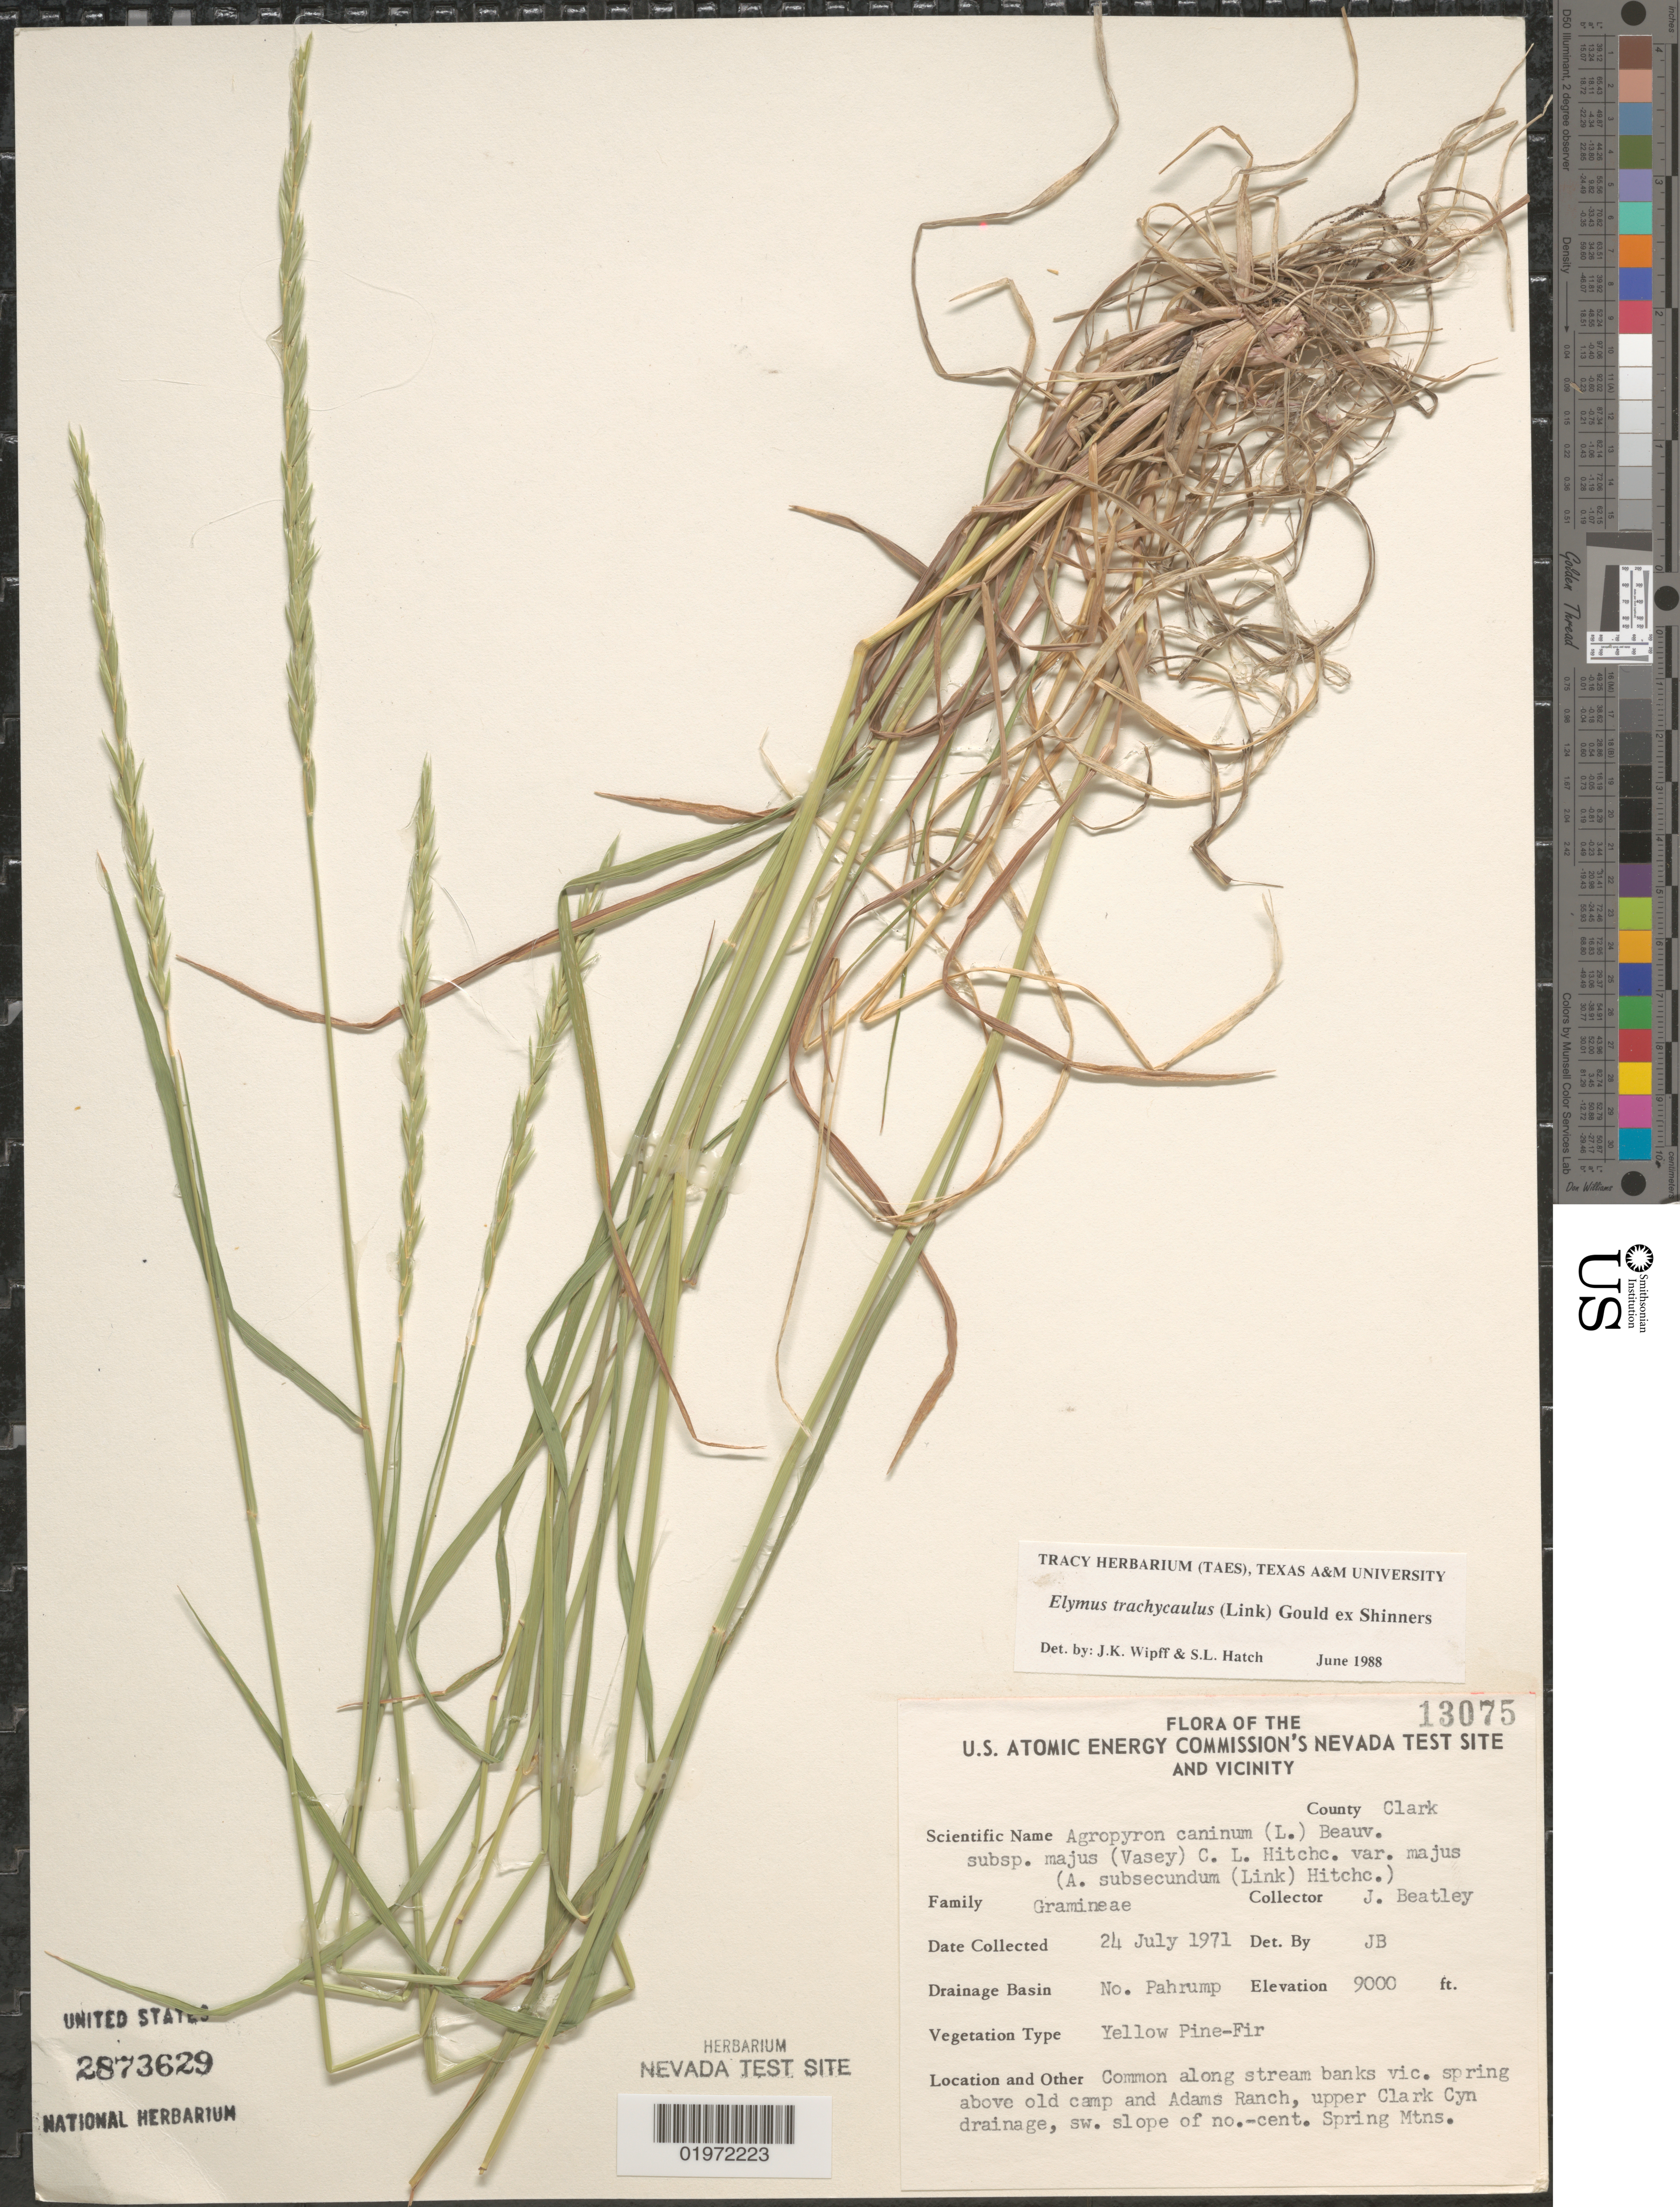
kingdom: Plantae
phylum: Tracheophyta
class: Liliopsida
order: Poales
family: Poaceae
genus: Elymus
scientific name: Elymus trachycaulus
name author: (Link) Gould ex Shinners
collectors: J. C. Beatley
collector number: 13075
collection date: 1971-07-24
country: United States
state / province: Nevada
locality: The U.S. Atomic Energy Commission's Nevada Test Site and Vicinity. County Clark. Drainage Basin No. Pahrump. Common along stream banks vic. spring above old camp and Adams Ranch, upper Clark Cyn drainage, sw. slope of no.-cent. Spring Mtns.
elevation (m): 2743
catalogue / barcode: US 2873629